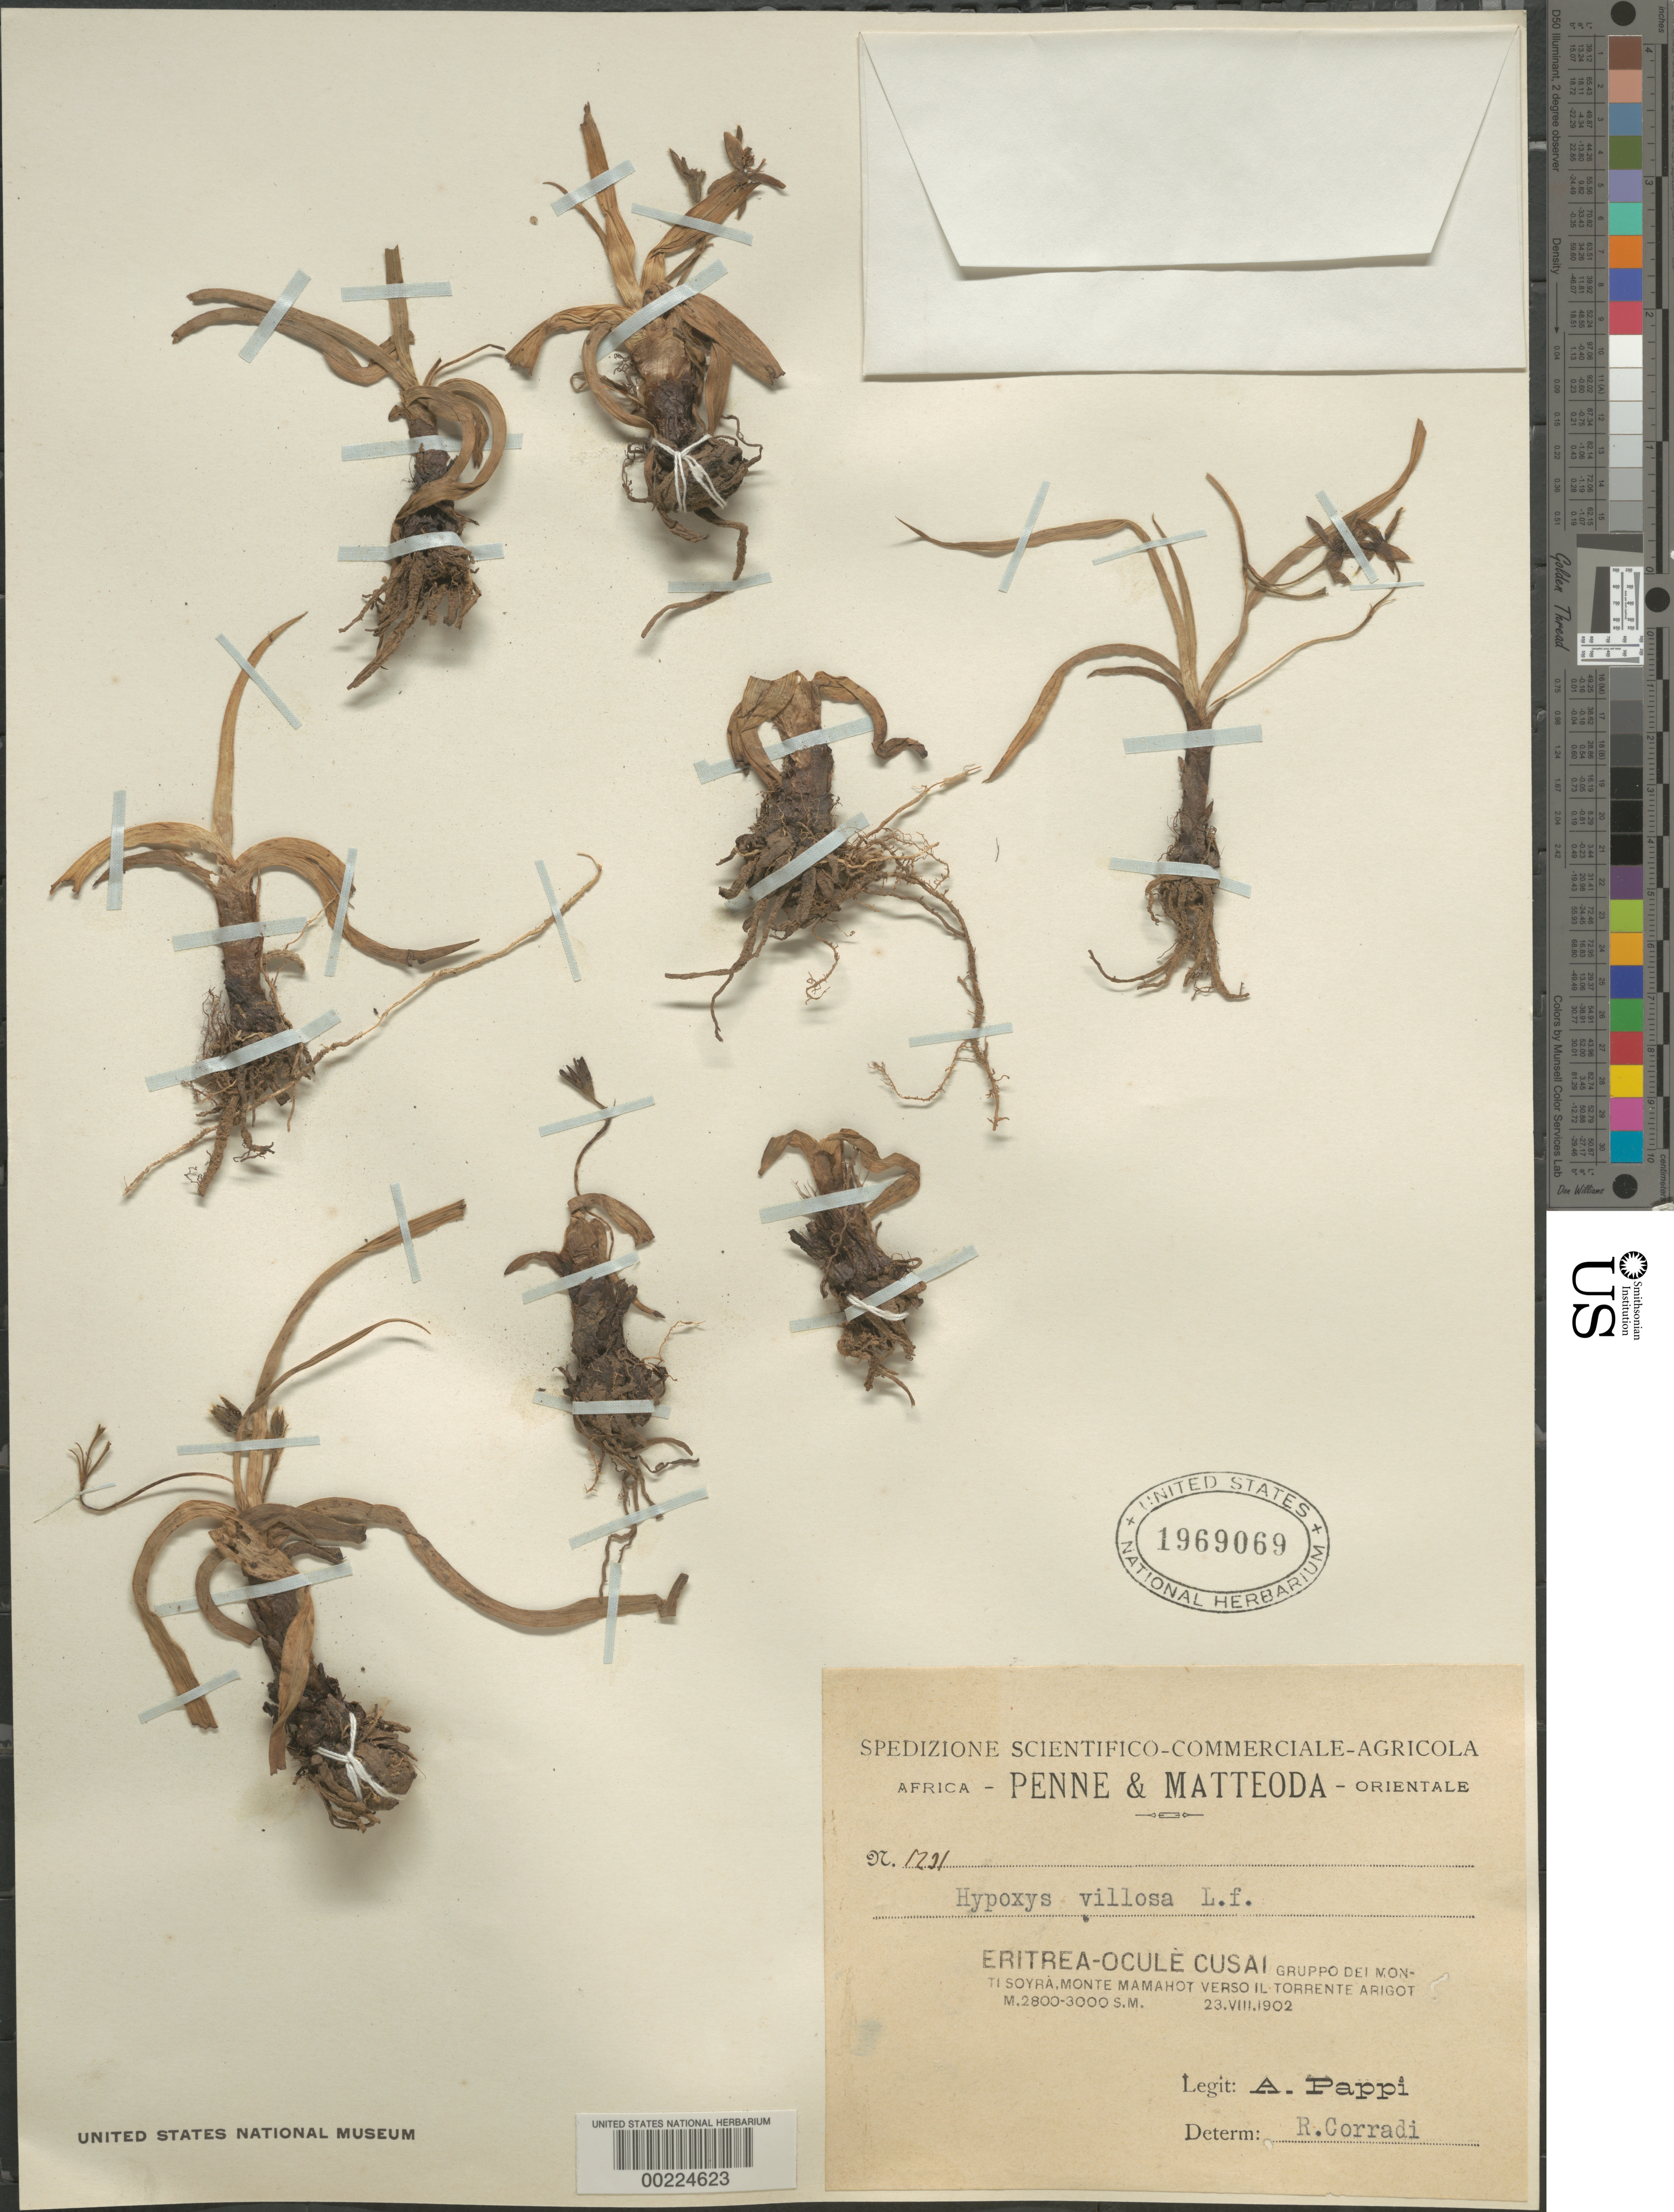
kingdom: Plantae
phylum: Tracheophyta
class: Liliopsida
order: Asparagales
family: Hypoxidaceae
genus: Hypoxis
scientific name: Hypoxis villosa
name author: L. f.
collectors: A. Pappi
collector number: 1231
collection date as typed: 23 Aug 1902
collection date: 1902-08-23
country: Eritrea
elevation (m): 2800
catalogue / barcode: US 1969069